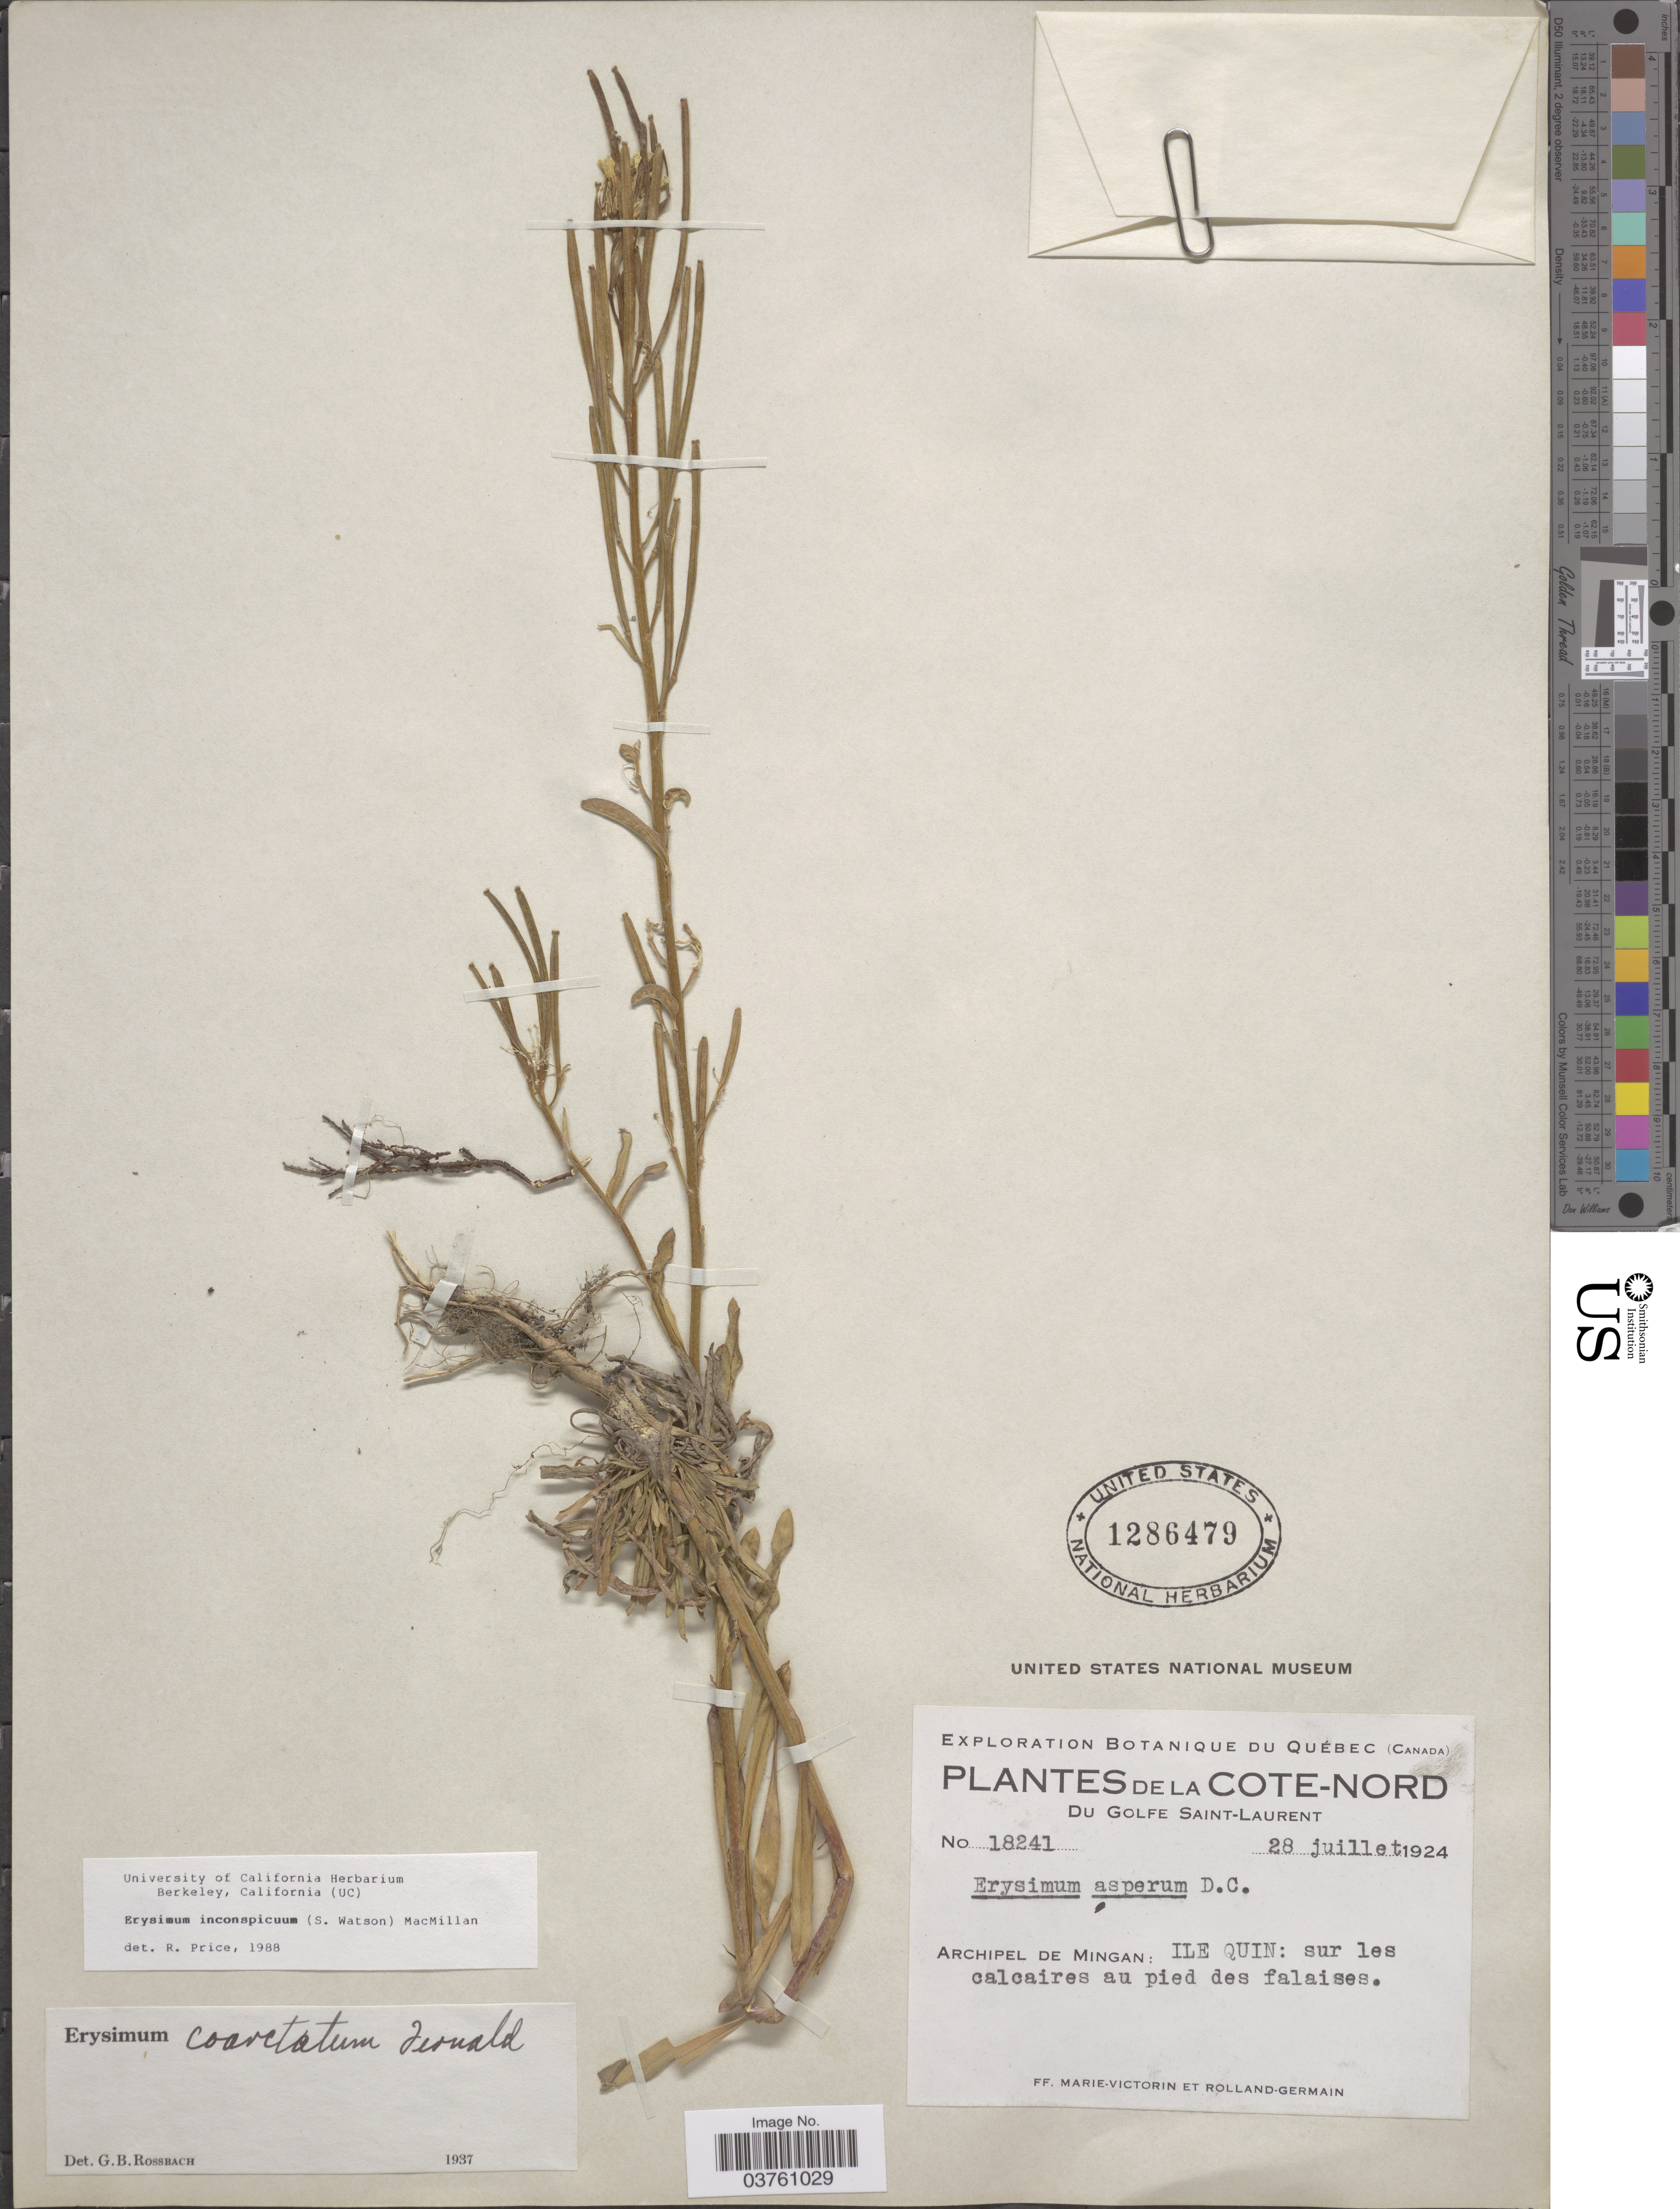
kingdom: Plantae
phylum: Tracheophyta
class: Magnoliopsida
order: Brassicales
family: Brassicaceae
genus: Erysimum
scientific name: Erysimum inconspicuum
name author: (S. Watson) MacMill.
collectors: F. Marie-Victorin & R. Germain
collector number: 18241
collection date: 1924-07-28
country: Canada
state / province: Quebec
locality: La Cote-Nord Du Golfe Saint-Laurent. Archipel de Mingan: Ile Quin.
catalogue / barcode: US 1286479